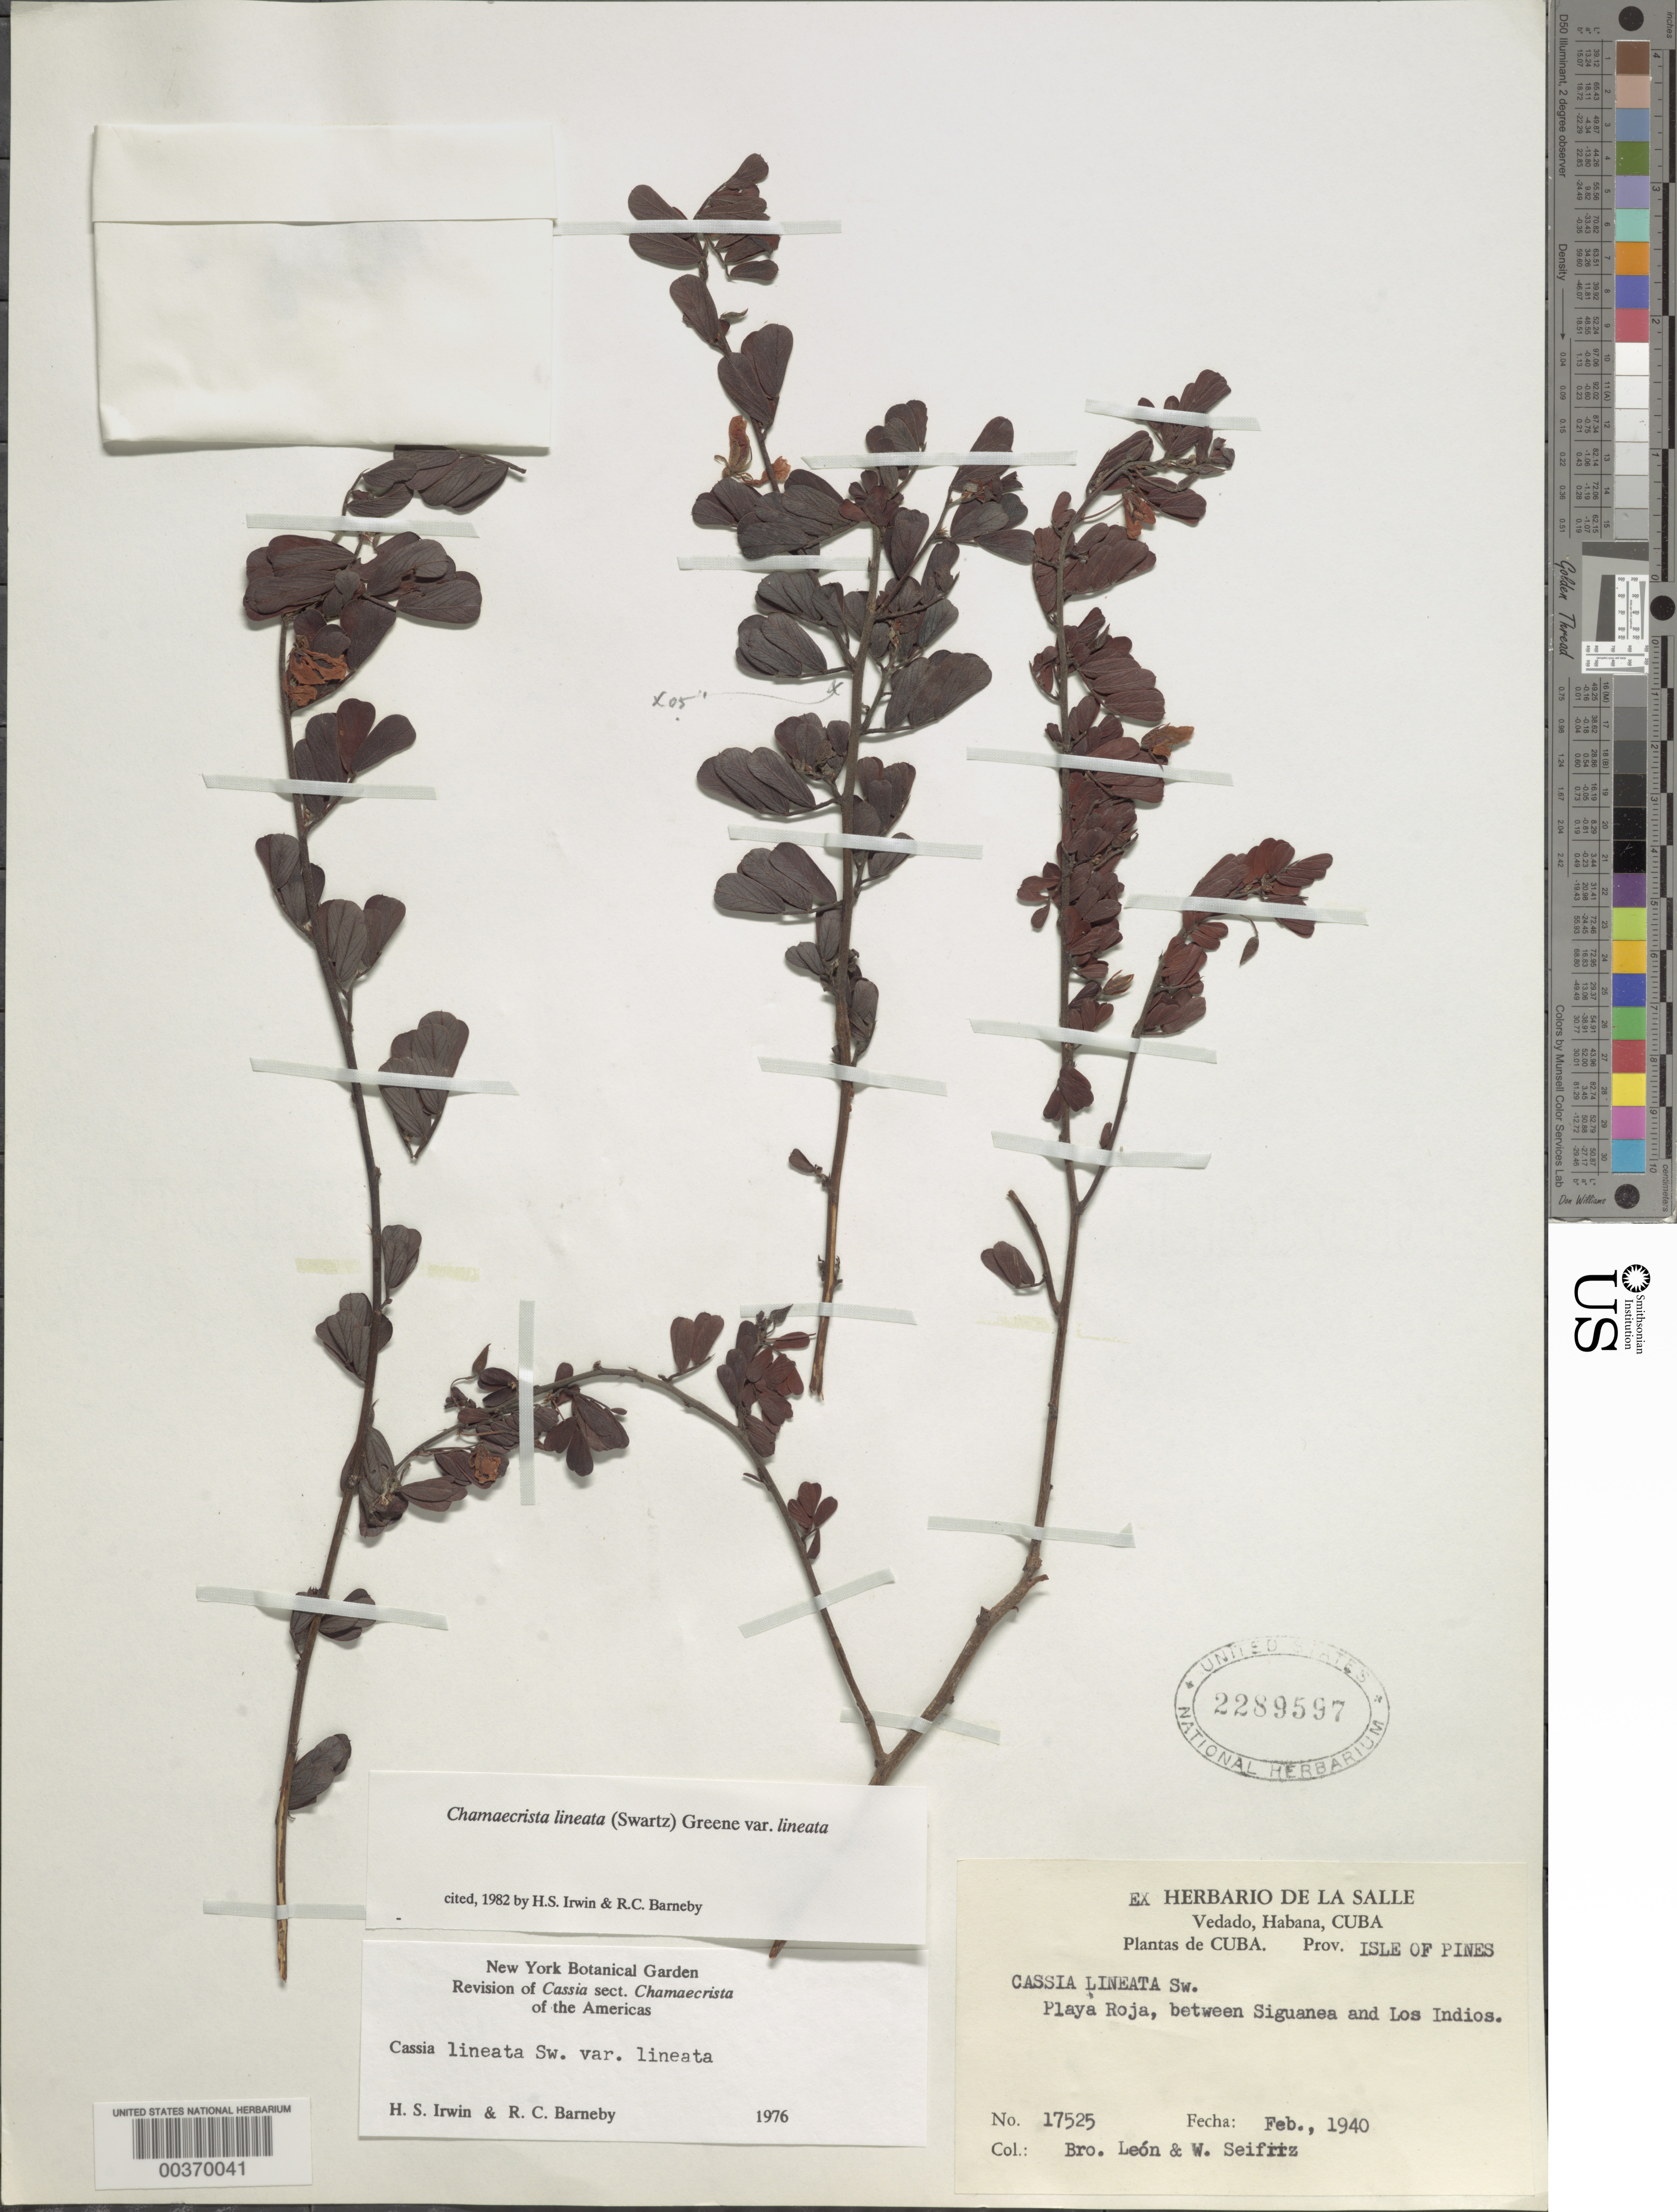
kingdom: Plantae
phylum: Tracheophyta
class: Magnoliopsida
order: Fabales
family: Fabaceae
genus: Chamaecrista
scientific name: Chamaecrista lineata var. lineata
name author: (Sw.) Greene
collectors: Bro. León & W. Seifriz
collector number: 17525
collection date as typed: Feb 1940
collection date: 1940-02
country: Cuba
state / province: Isla de La Juventud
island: Isla de La Juventud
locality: Playa roja, between siguanea and los indios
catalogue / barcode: US 2289597